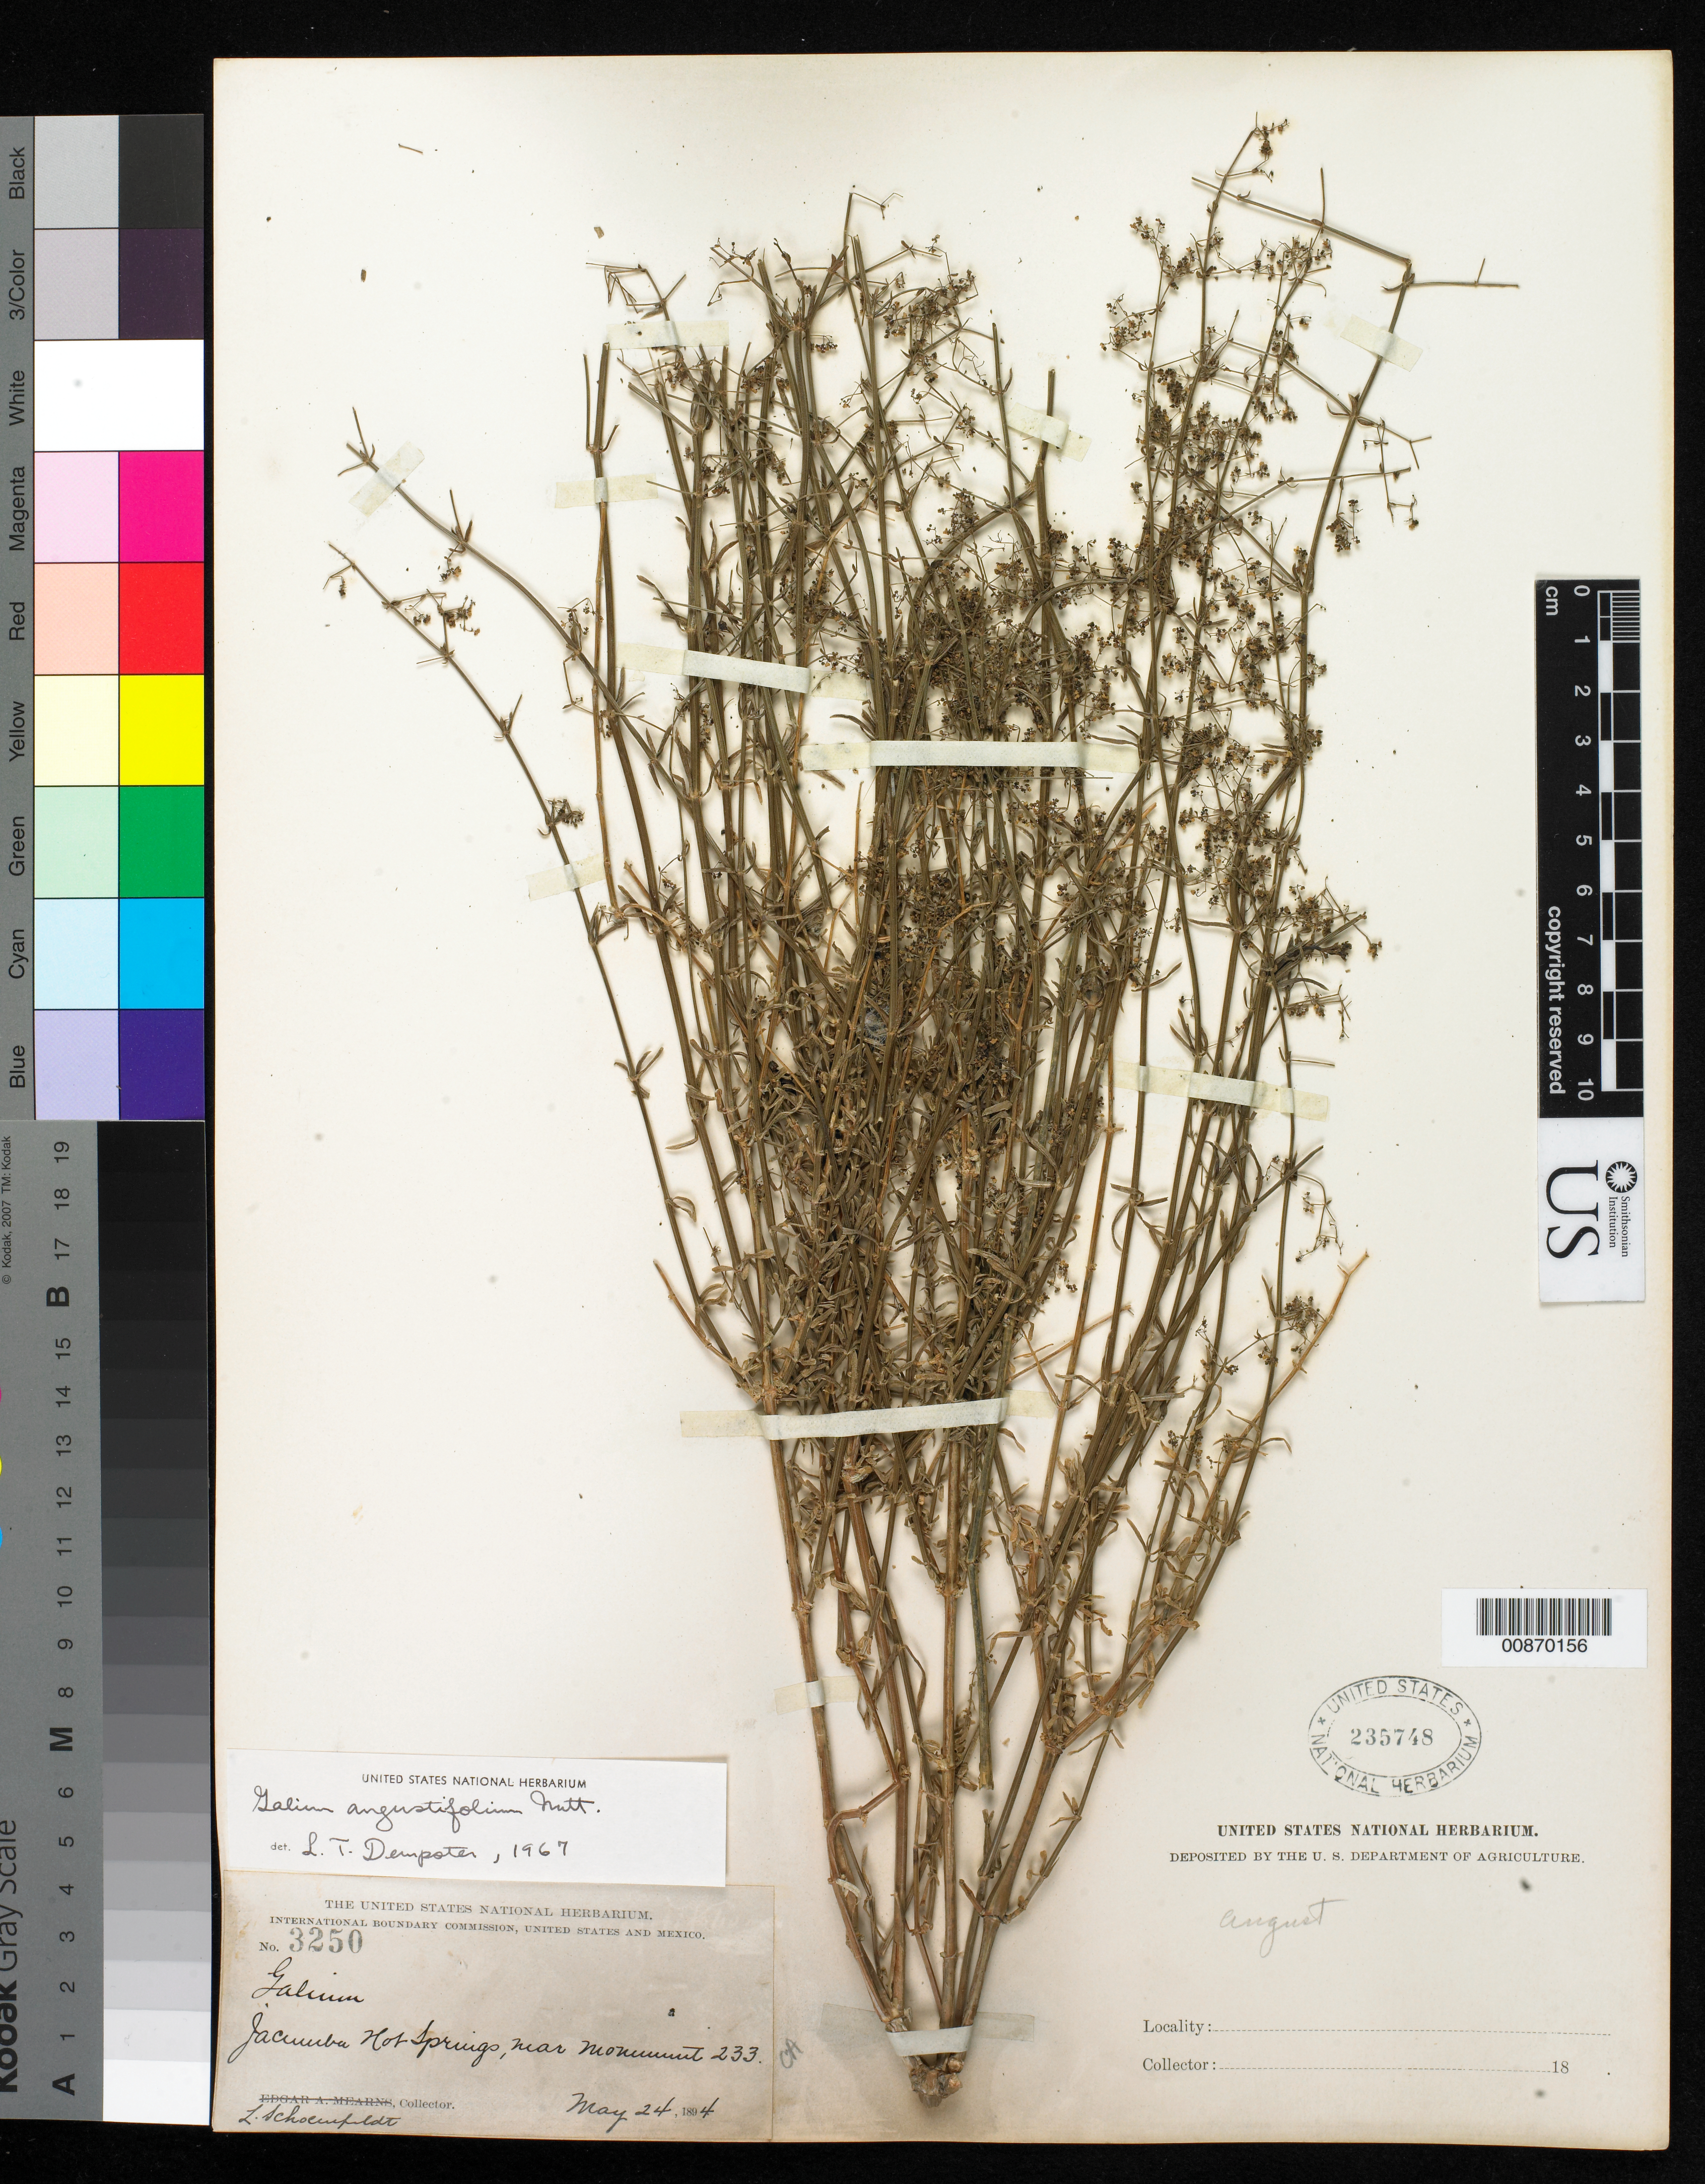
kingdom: Plantae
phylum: Tracheophyta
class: Magnoliopsida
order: Gentianales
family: Rubiaceae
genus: Galium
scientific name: Galium angustifolium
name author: Nutt.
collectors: L. Schoenfeldt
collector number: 3250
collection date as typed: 24 May 1894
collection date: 1894-05-24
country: United States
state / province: California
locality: Jacumba Hot Springs, near monument 233.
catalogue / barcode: US 235748